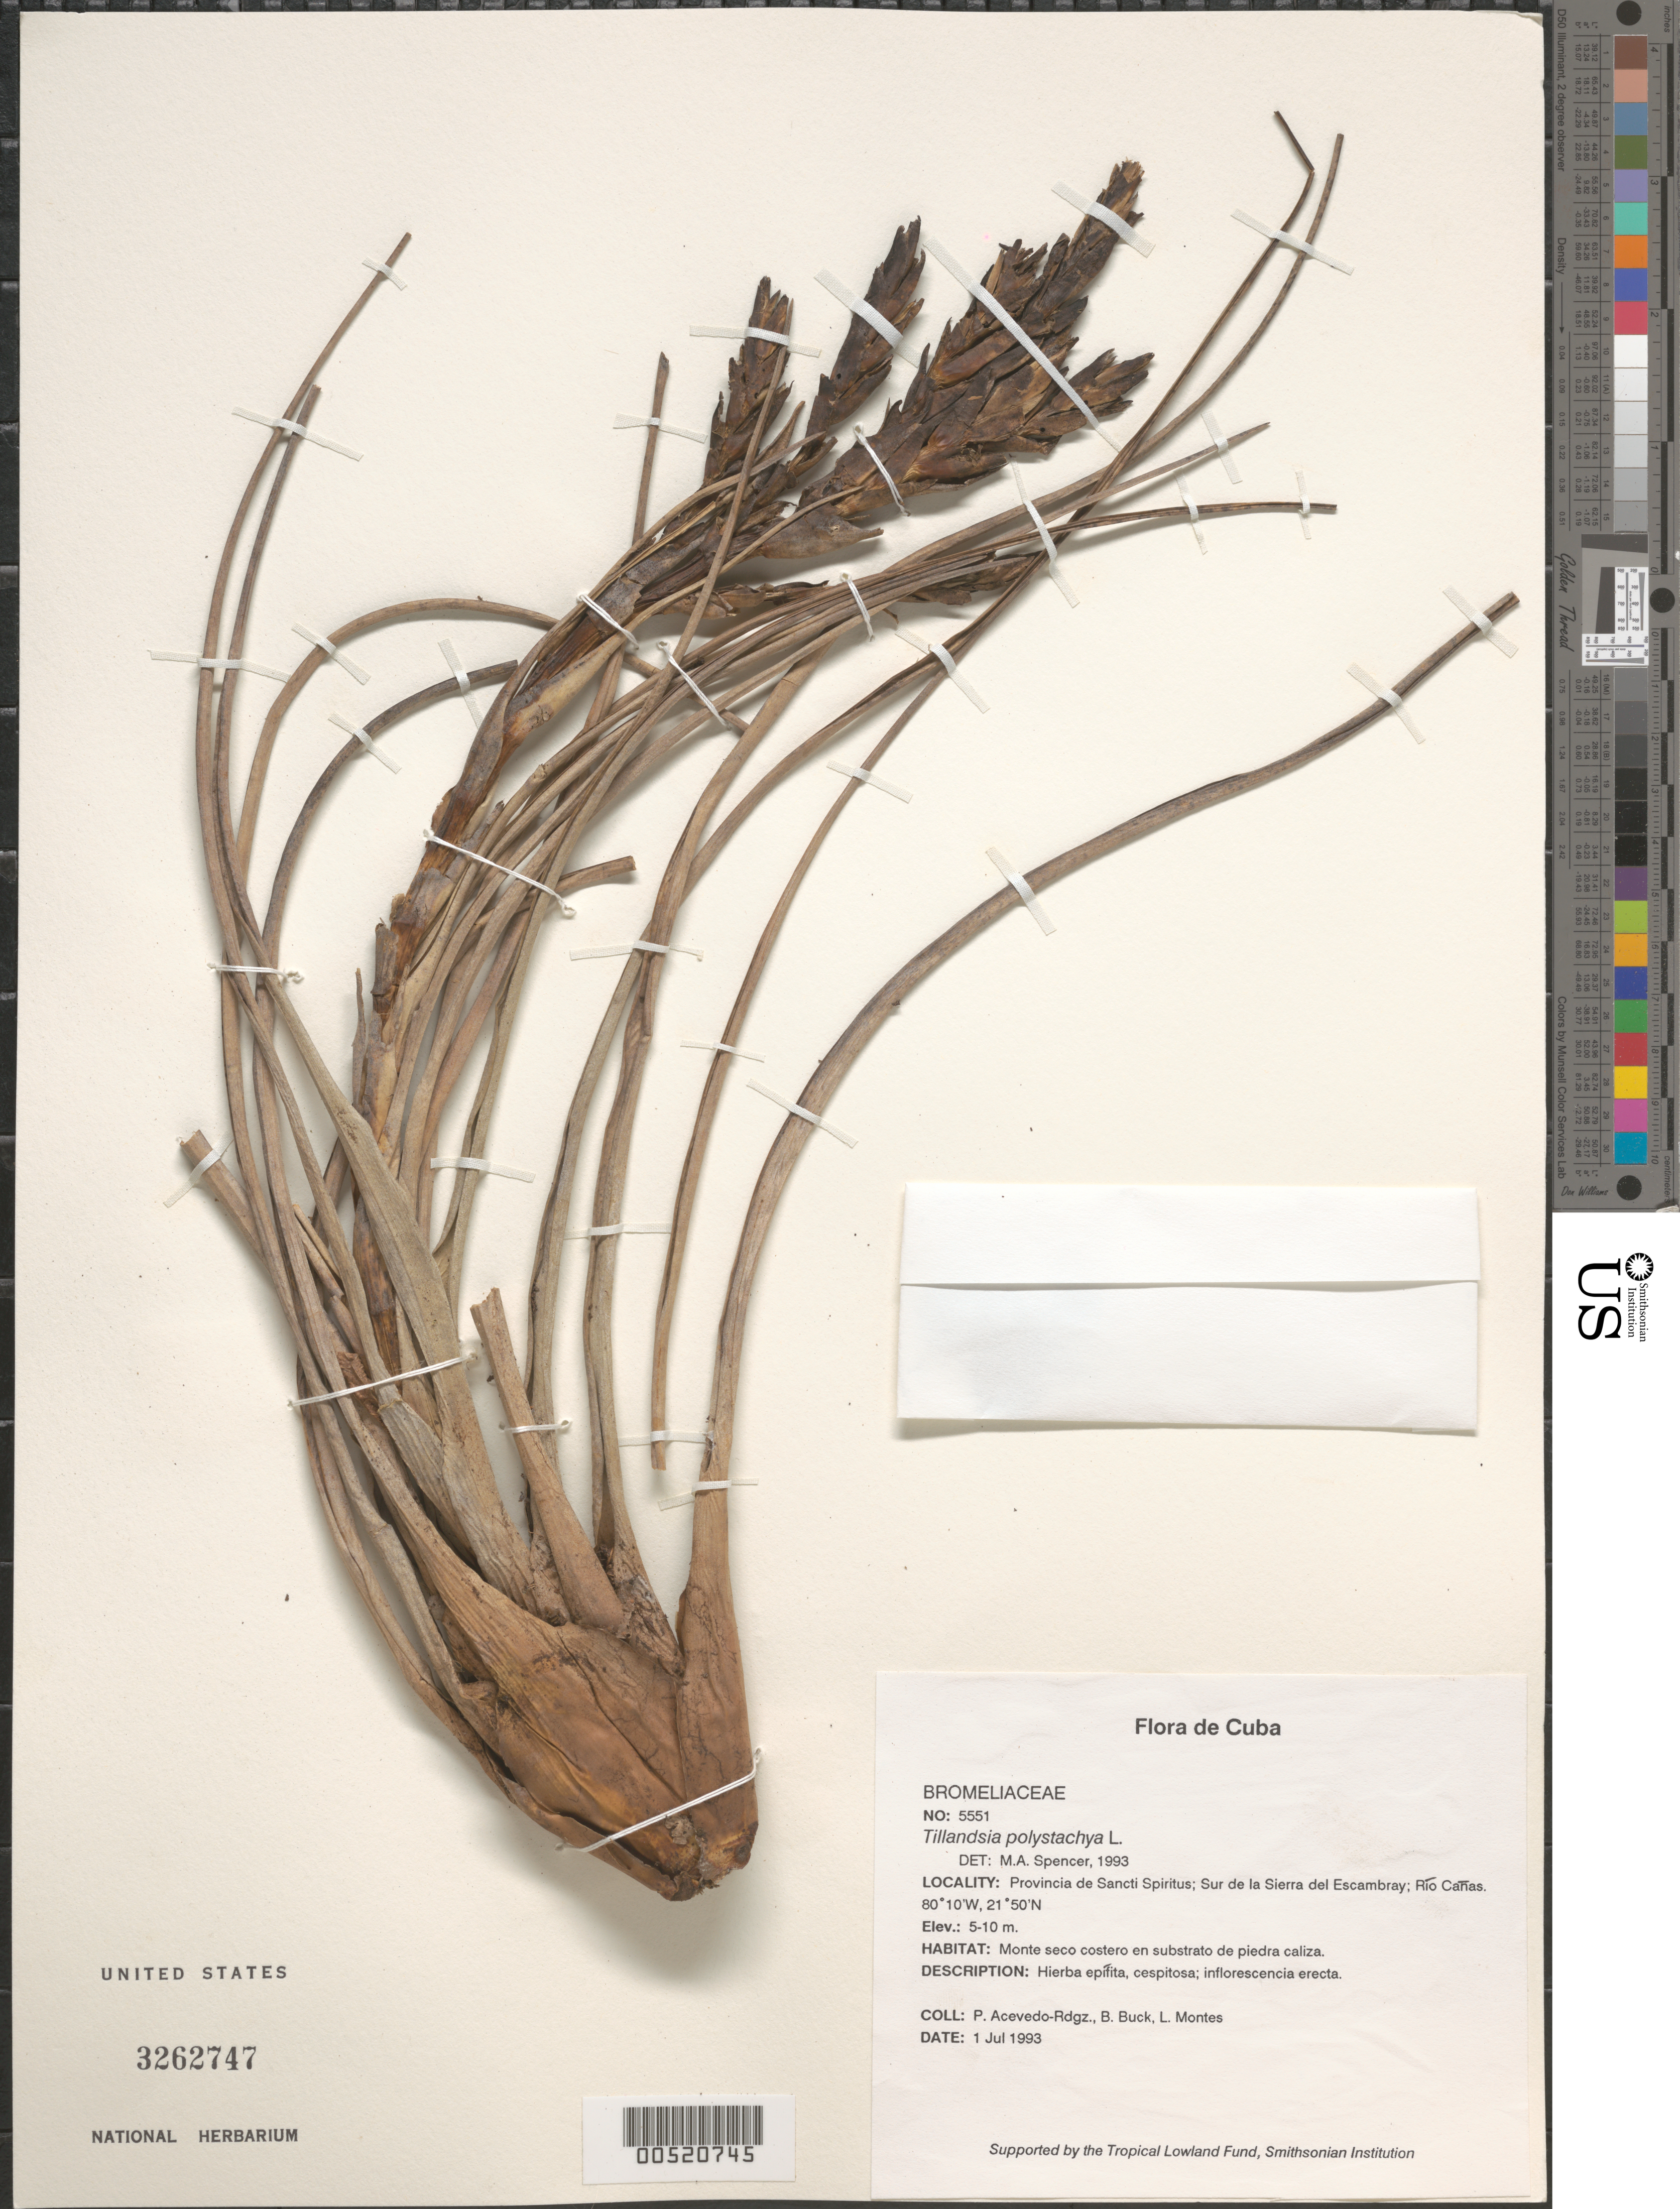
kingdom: Plantae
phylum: Tracheophyta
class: Liliopsida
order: Poales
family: Bromeliaceae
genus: Tillandsia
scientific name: Tillandsia fasciculata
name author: Sw.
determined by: Zanoni, T. A., (NY), New York Botanical Garden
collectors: P. Acevedo-Rodr., B. Buck & L. Montes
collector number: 5551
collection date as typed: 01 Jul 1993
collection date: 1993-07-01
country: Cuba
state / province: Sancti Spiritus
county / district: Municipio de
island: Cuba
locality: Sur de la Sierra del Escambray; Río Canas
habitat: Monte seco costero en substrato de piedra caliza.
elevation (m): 5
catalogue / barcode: US 3262747